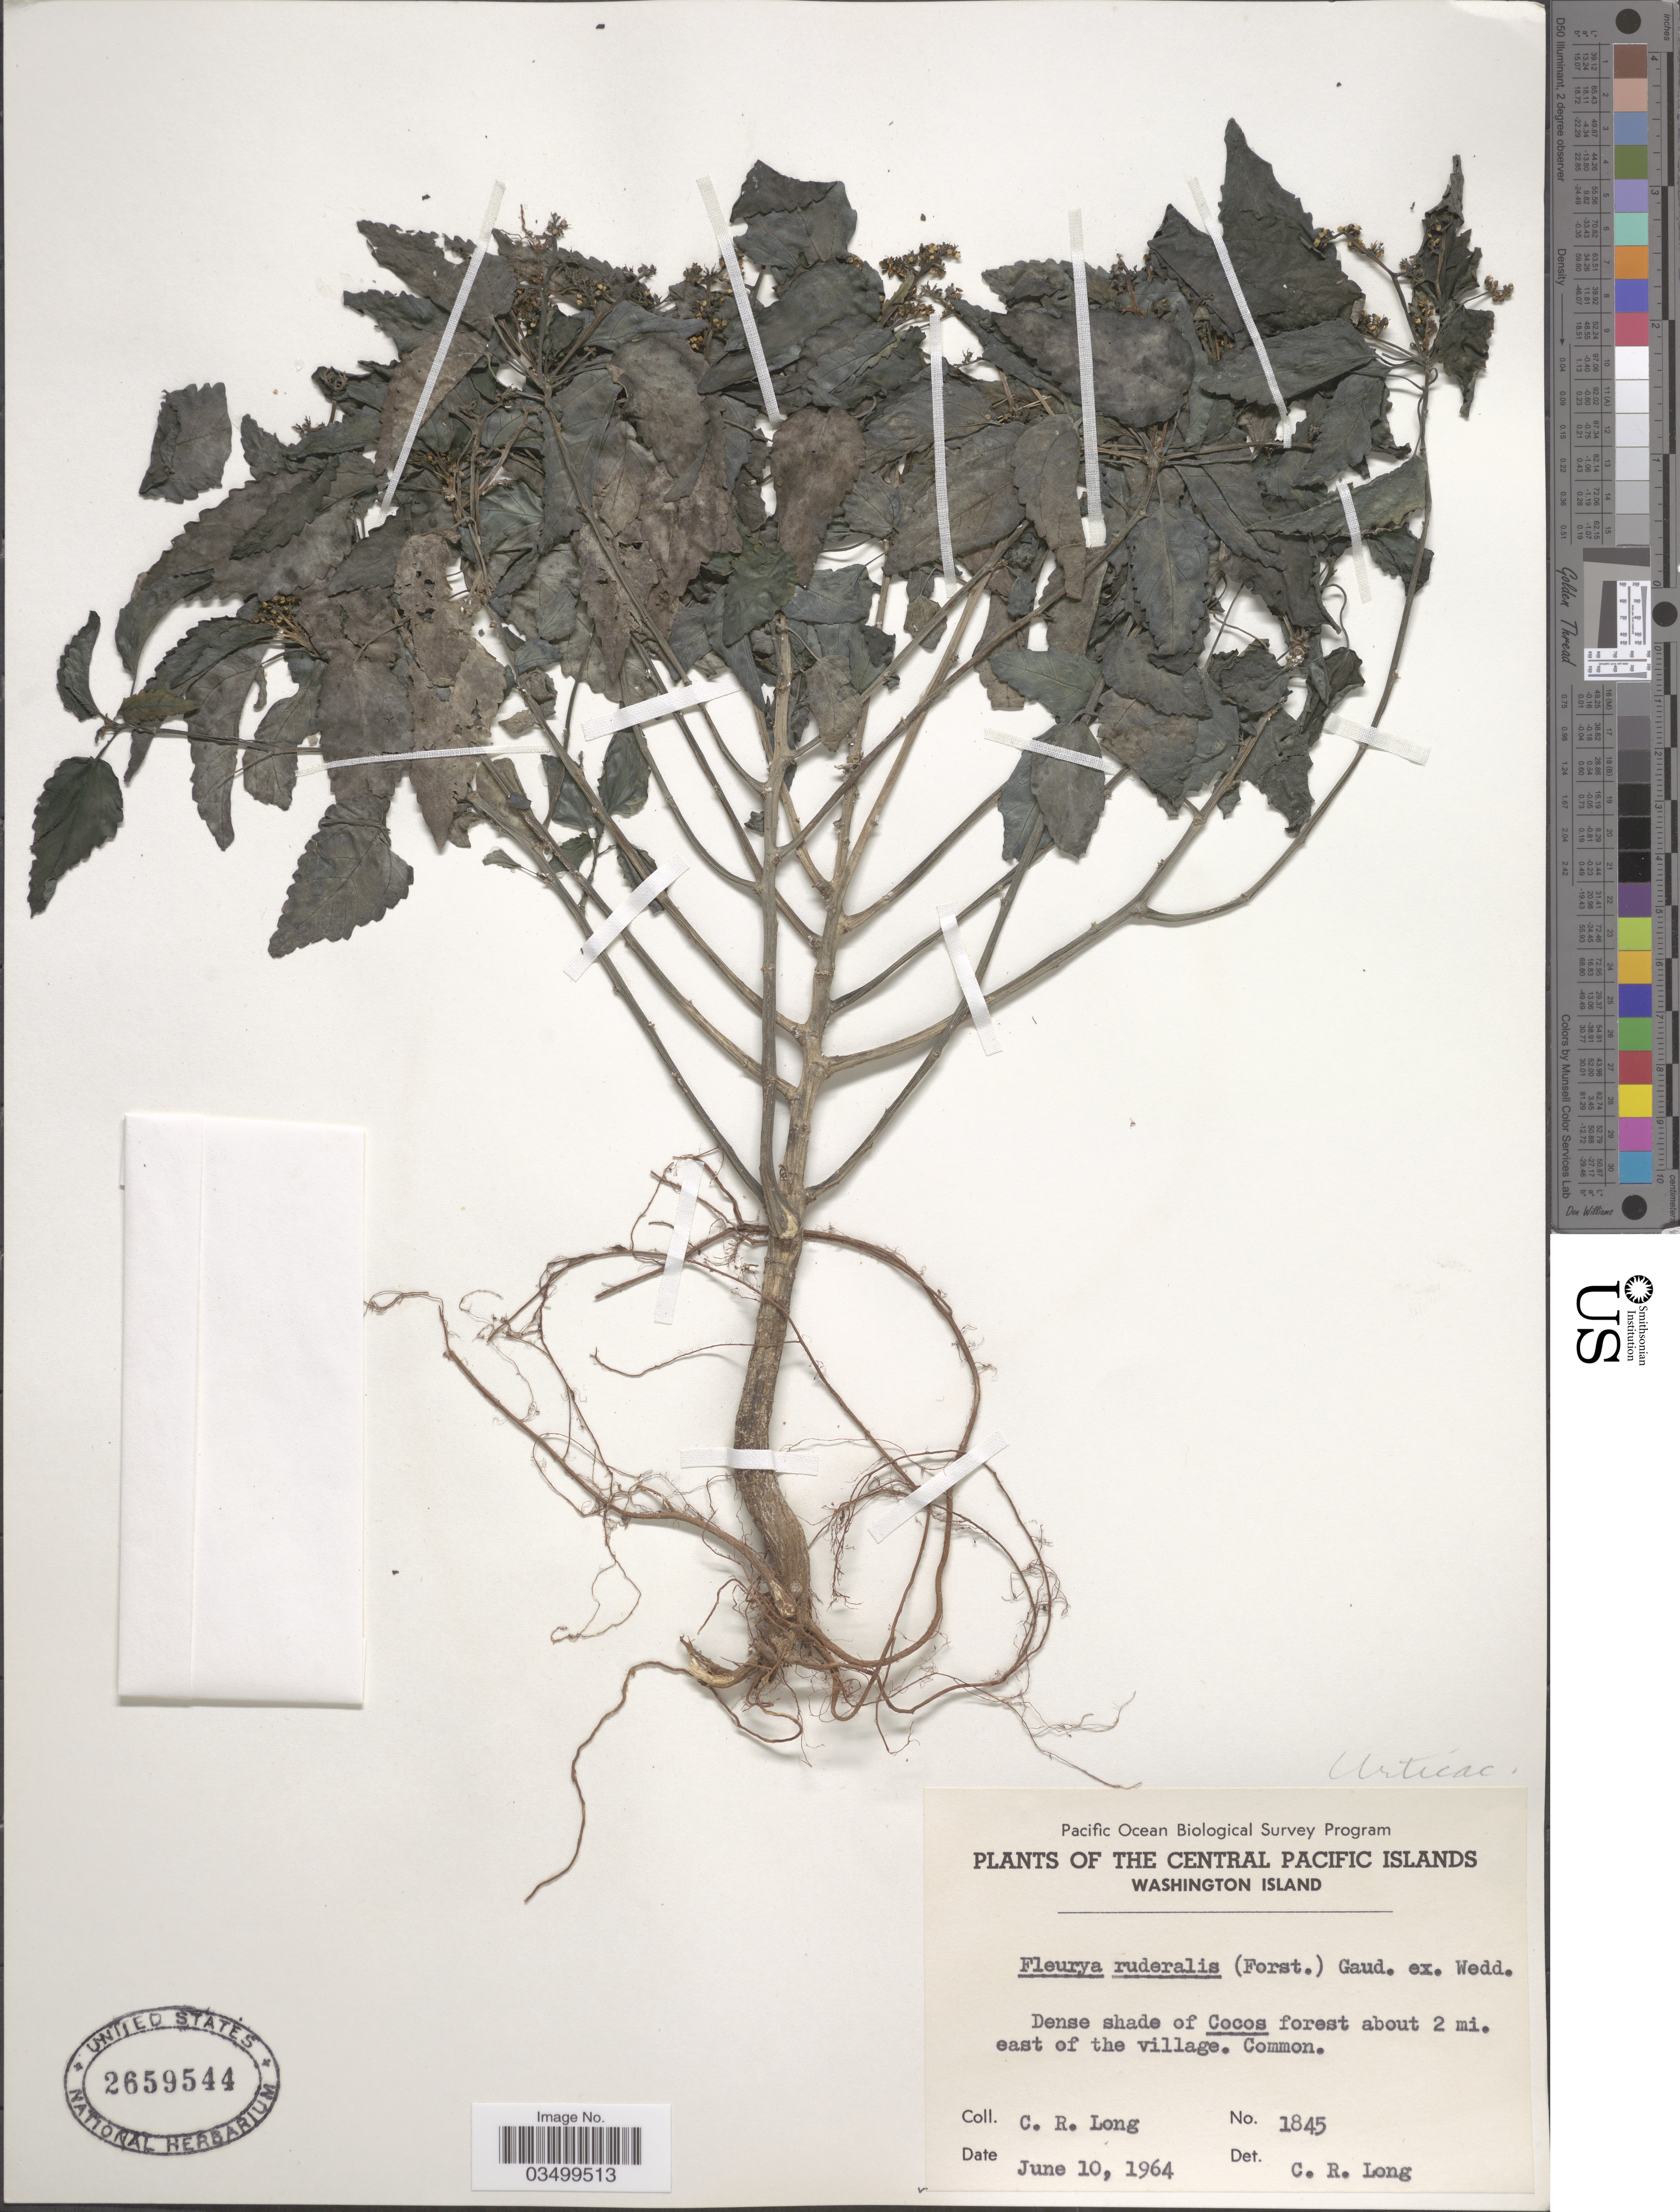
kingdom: Plantae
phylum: Tracheophyta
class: Magnoliopsida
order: Rosales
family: Urticaceae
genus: Laportea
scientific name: Laportea ruderalis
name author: (G. Forst.) Chew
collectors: C. R. Long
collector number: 1845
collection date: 1964-06-10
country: Kiribati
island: Teraina [Washington Island]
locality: Central Pacific Islands. Washington Island. Dense shade of Cocos forest about 2 mi. east of the village.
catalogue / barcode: US 2659544